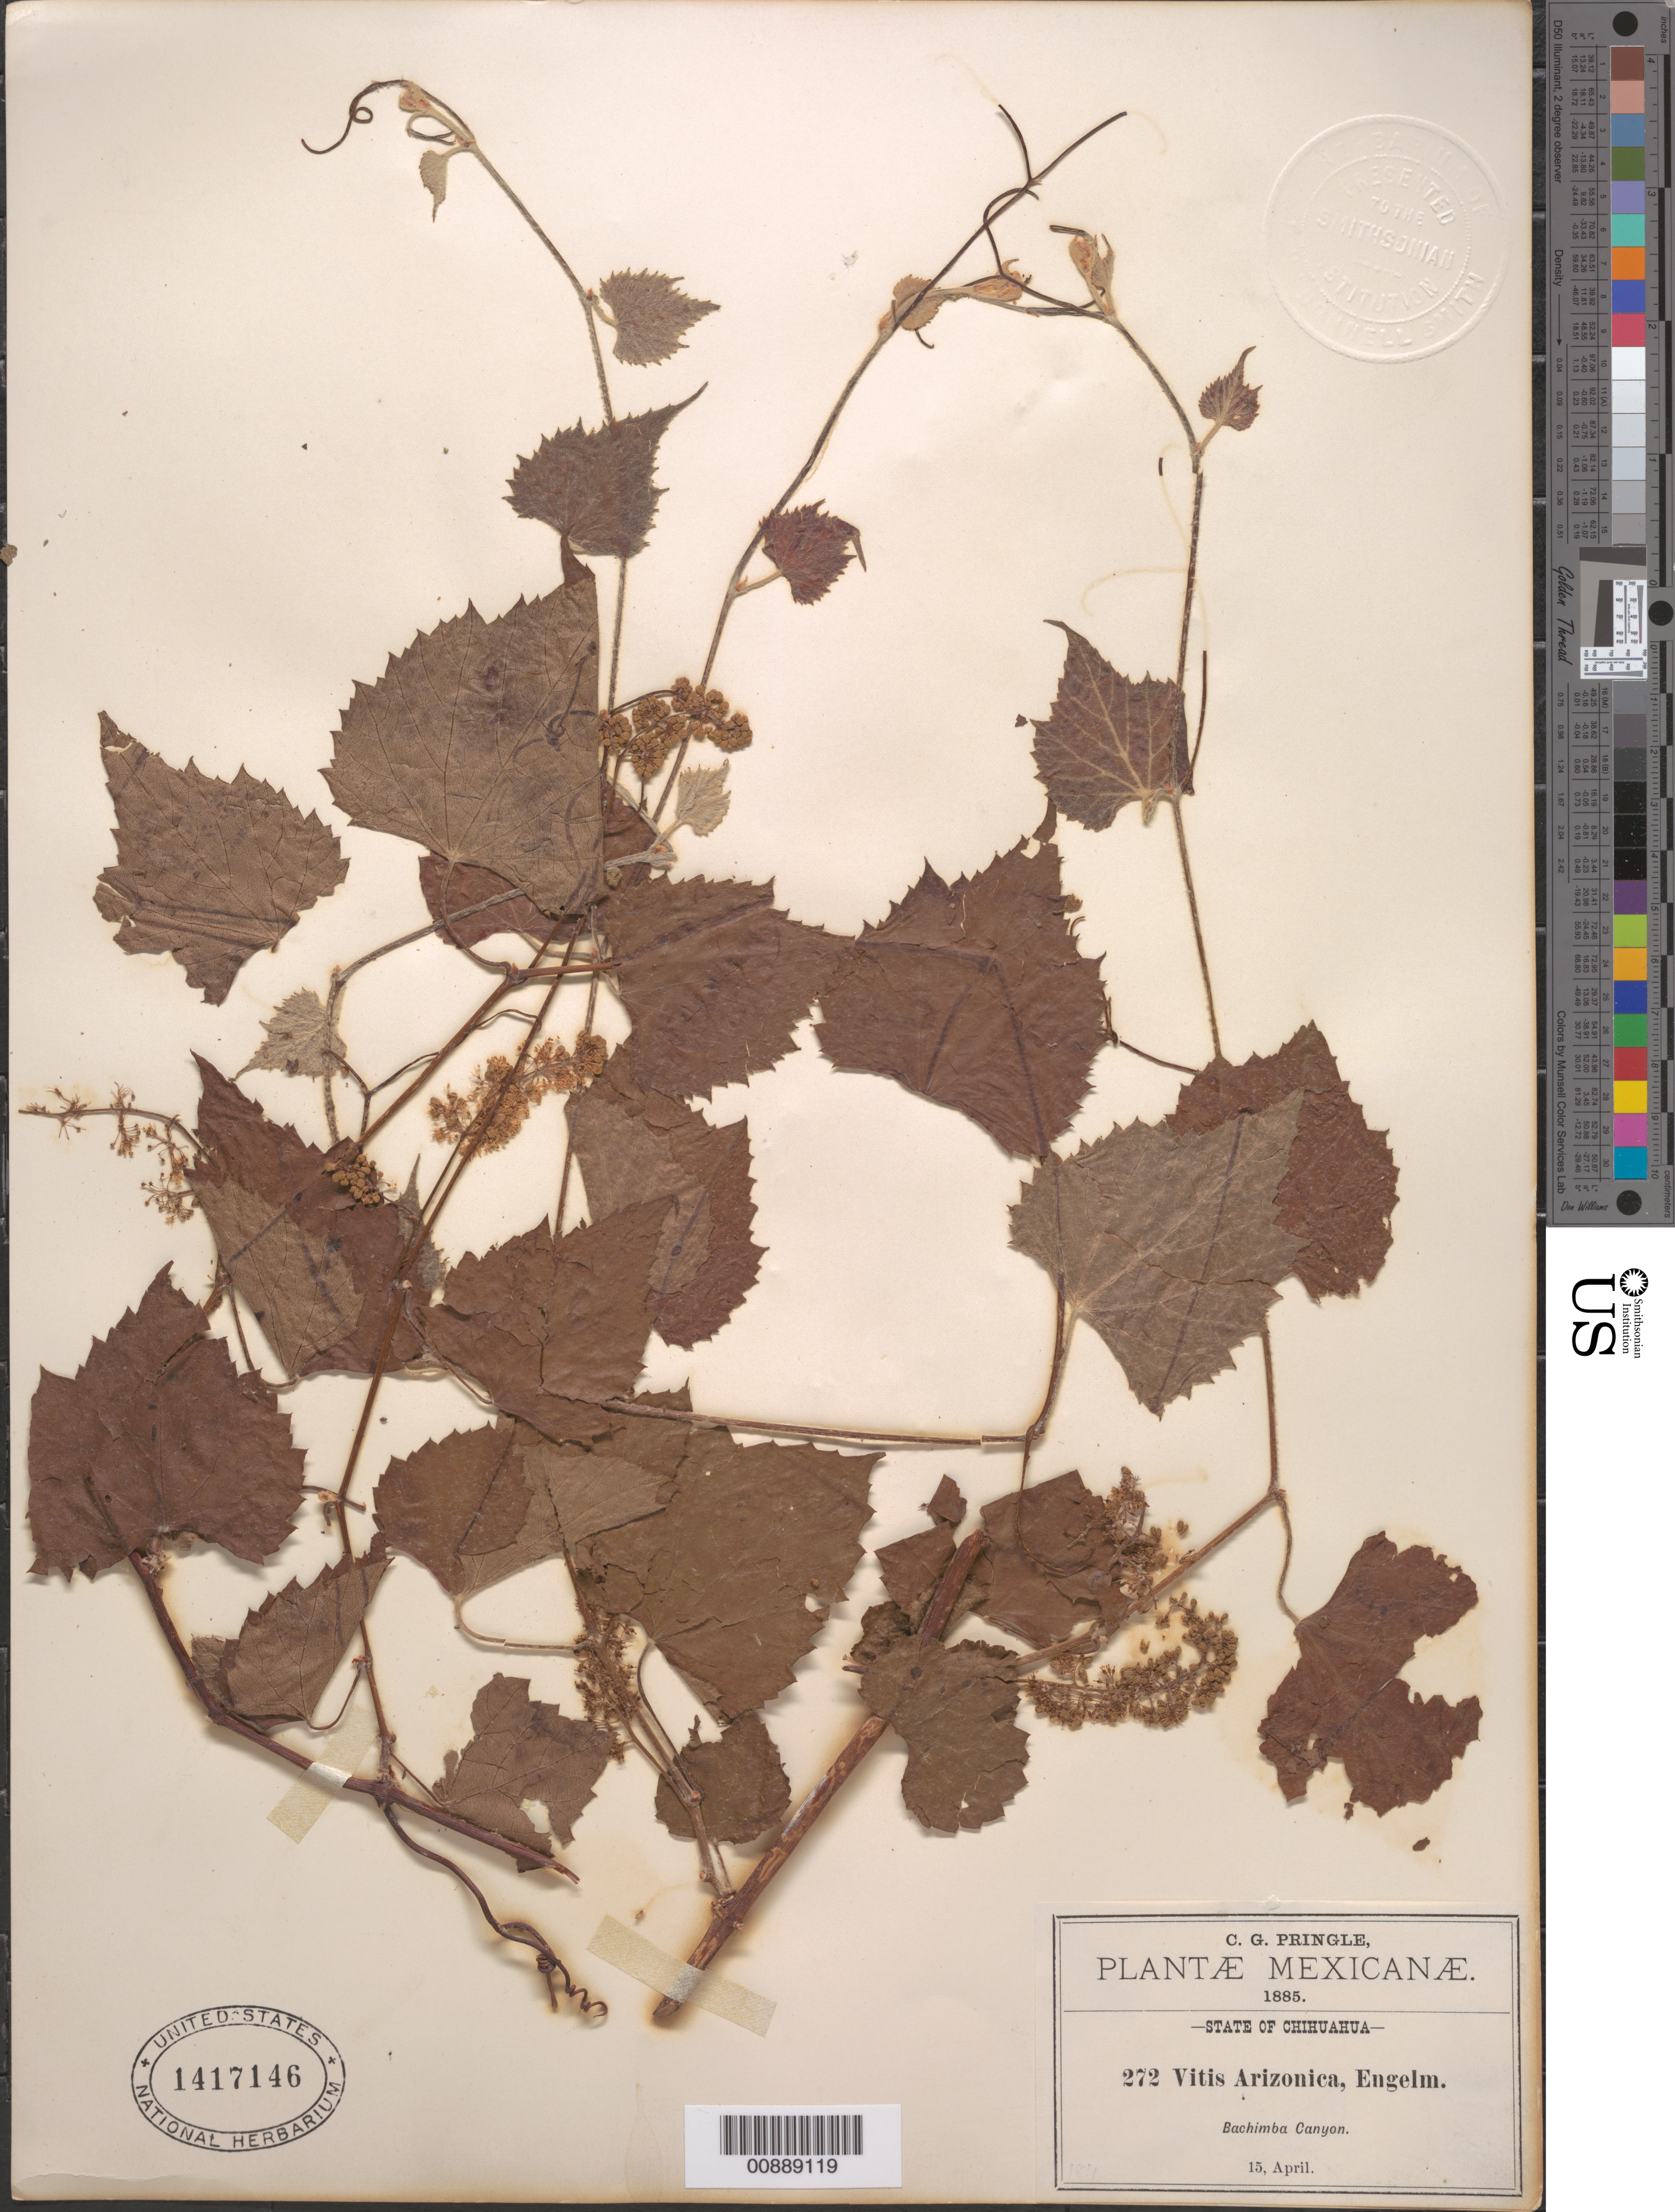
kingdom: Plantae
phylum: Tracheophyta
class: Magnoliopsida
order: Vitales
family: Vitaceae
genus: Vitis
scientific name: Vitis arizonica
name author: Engelm.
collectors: C. G. Pringle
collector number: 272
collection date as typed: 15 Apr 1885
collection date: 1885-04-15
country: Mexico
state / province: Chihuahua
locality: Bachimba Canyon.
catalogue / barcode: US 1417146